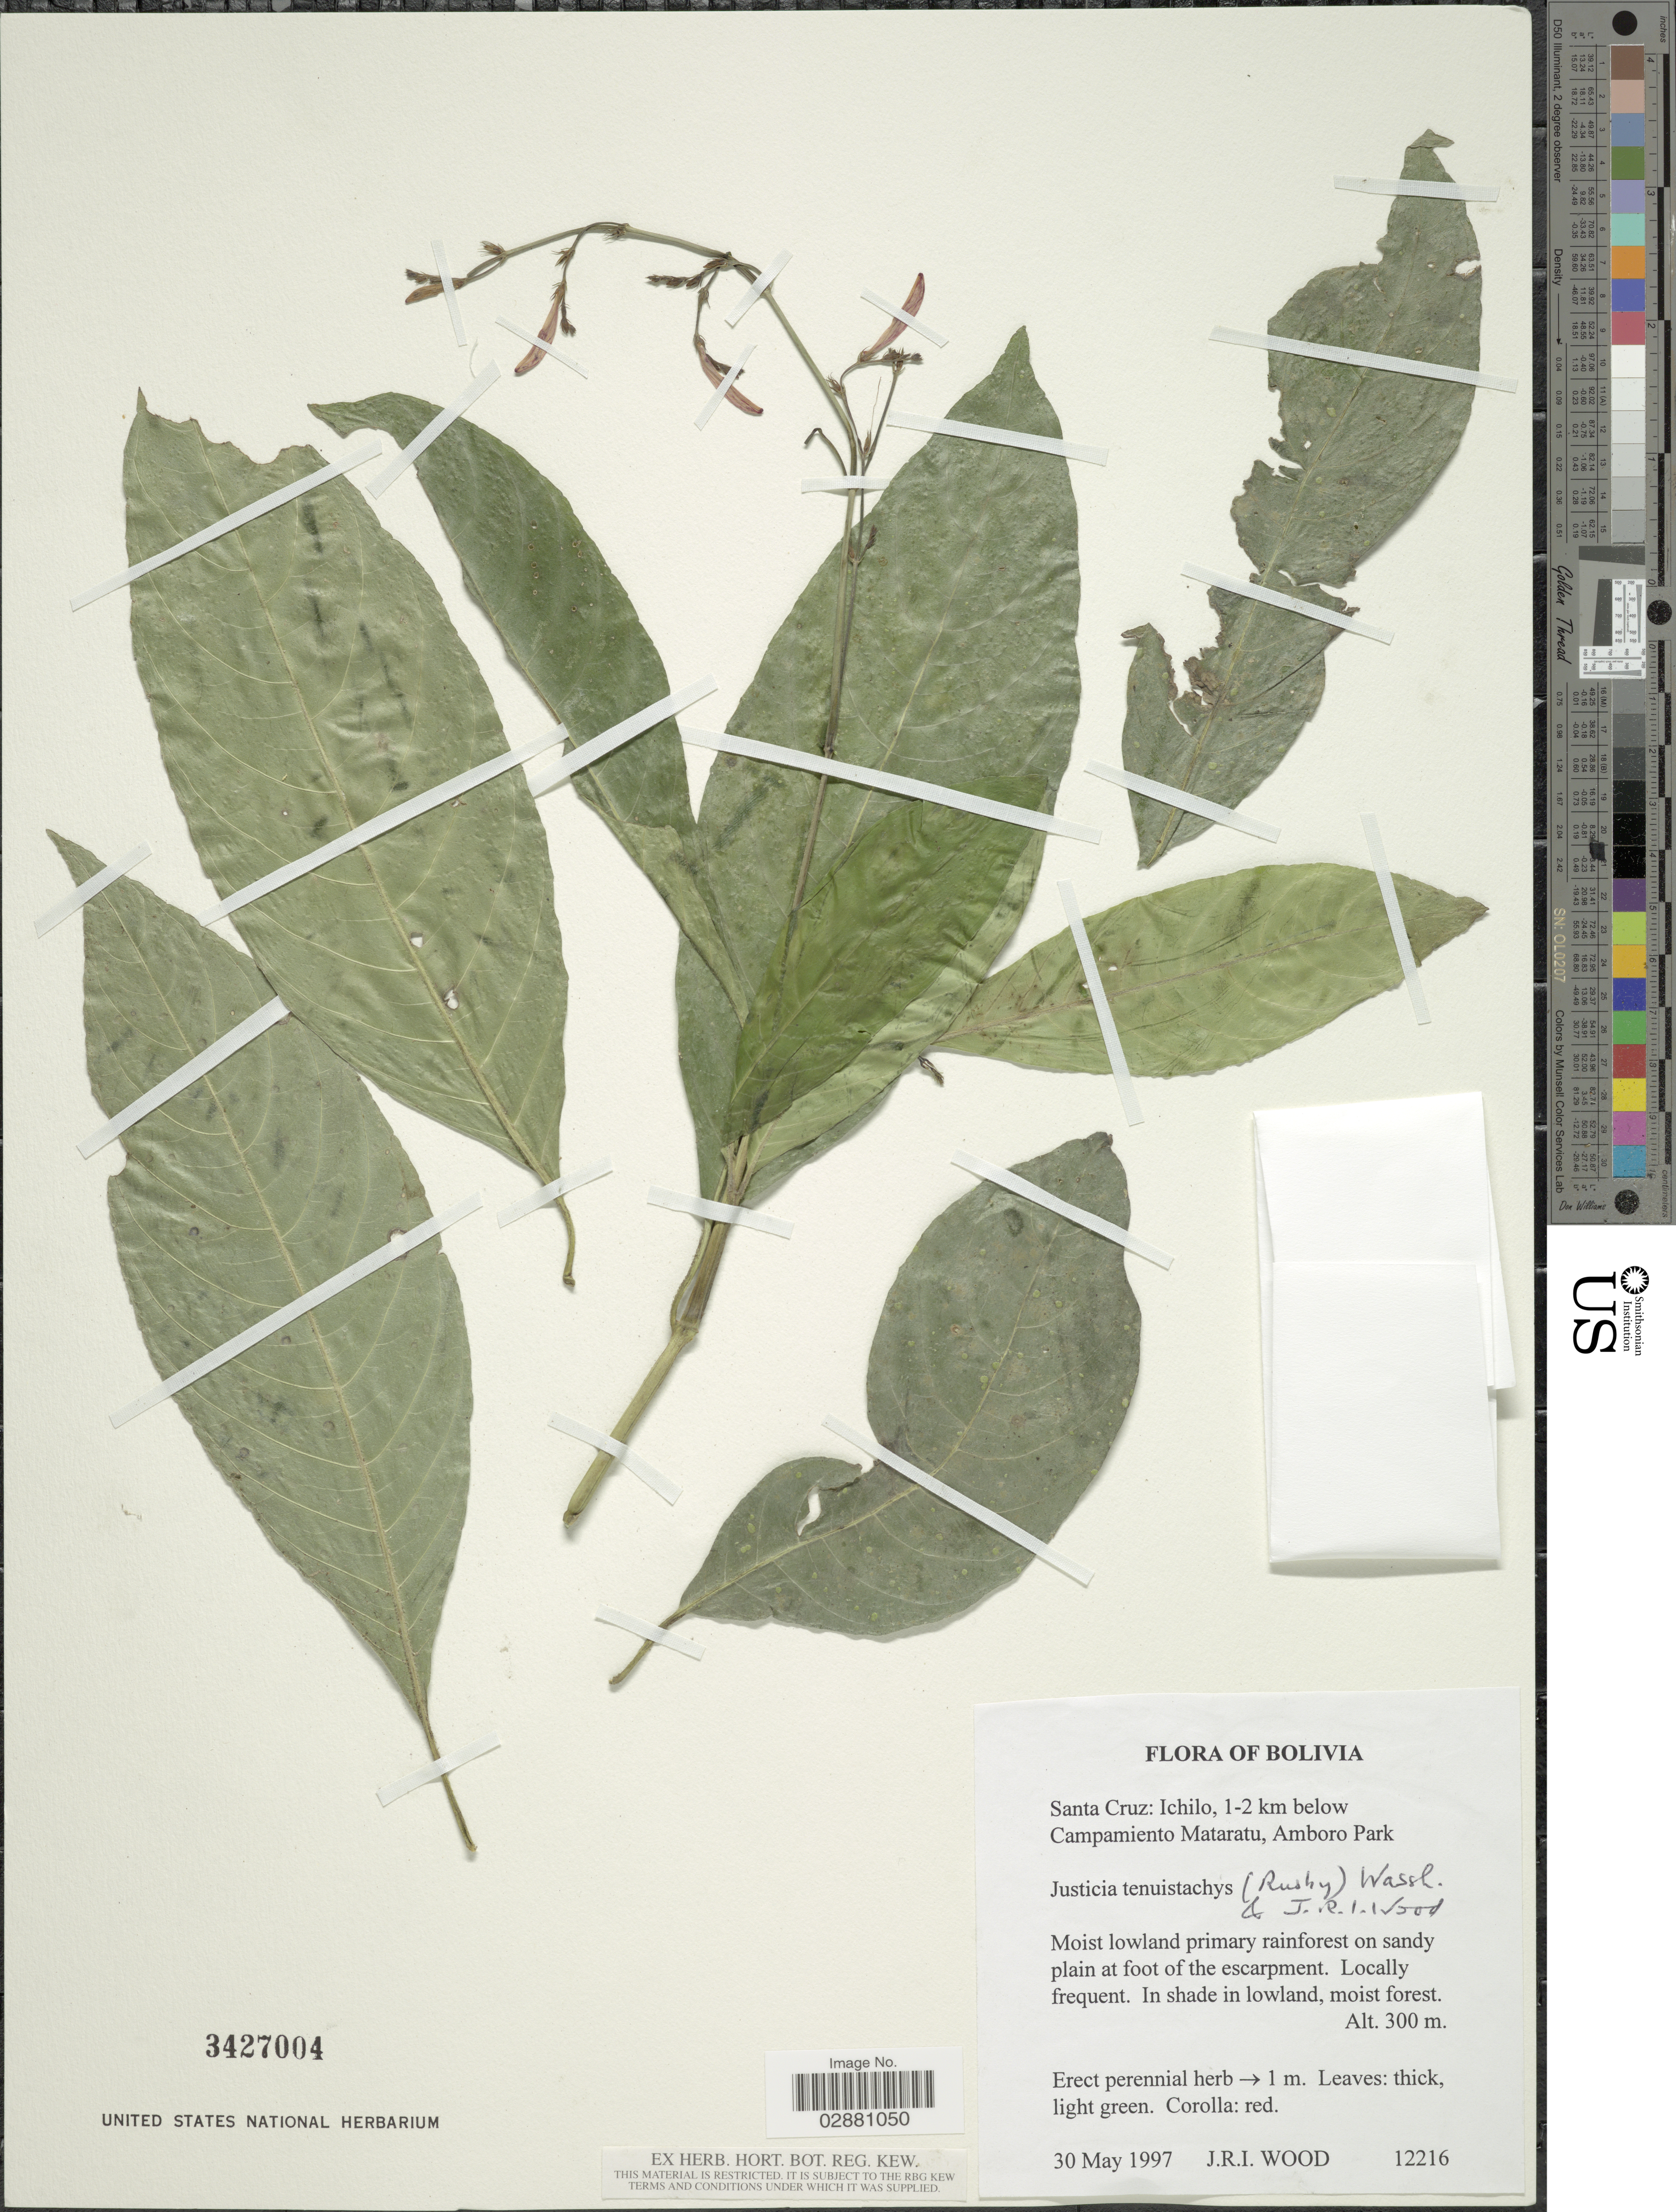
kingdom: Plantae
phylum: Tracheophyta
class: Magnoliopsida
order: Lamiales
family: Acanthaceae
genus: Justicia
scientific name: Justicia tenuistachys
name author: (Rusby) Wassh. & J.R.I. Wood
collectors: J. R. I. Wood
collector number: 12216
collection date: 1997-05-30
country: Bolivia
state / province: Santa Cruz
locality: Ichilo, 1-2 km below Campamiento Mataratu, Amboro Park.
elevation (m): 300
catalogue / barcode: US 3427004